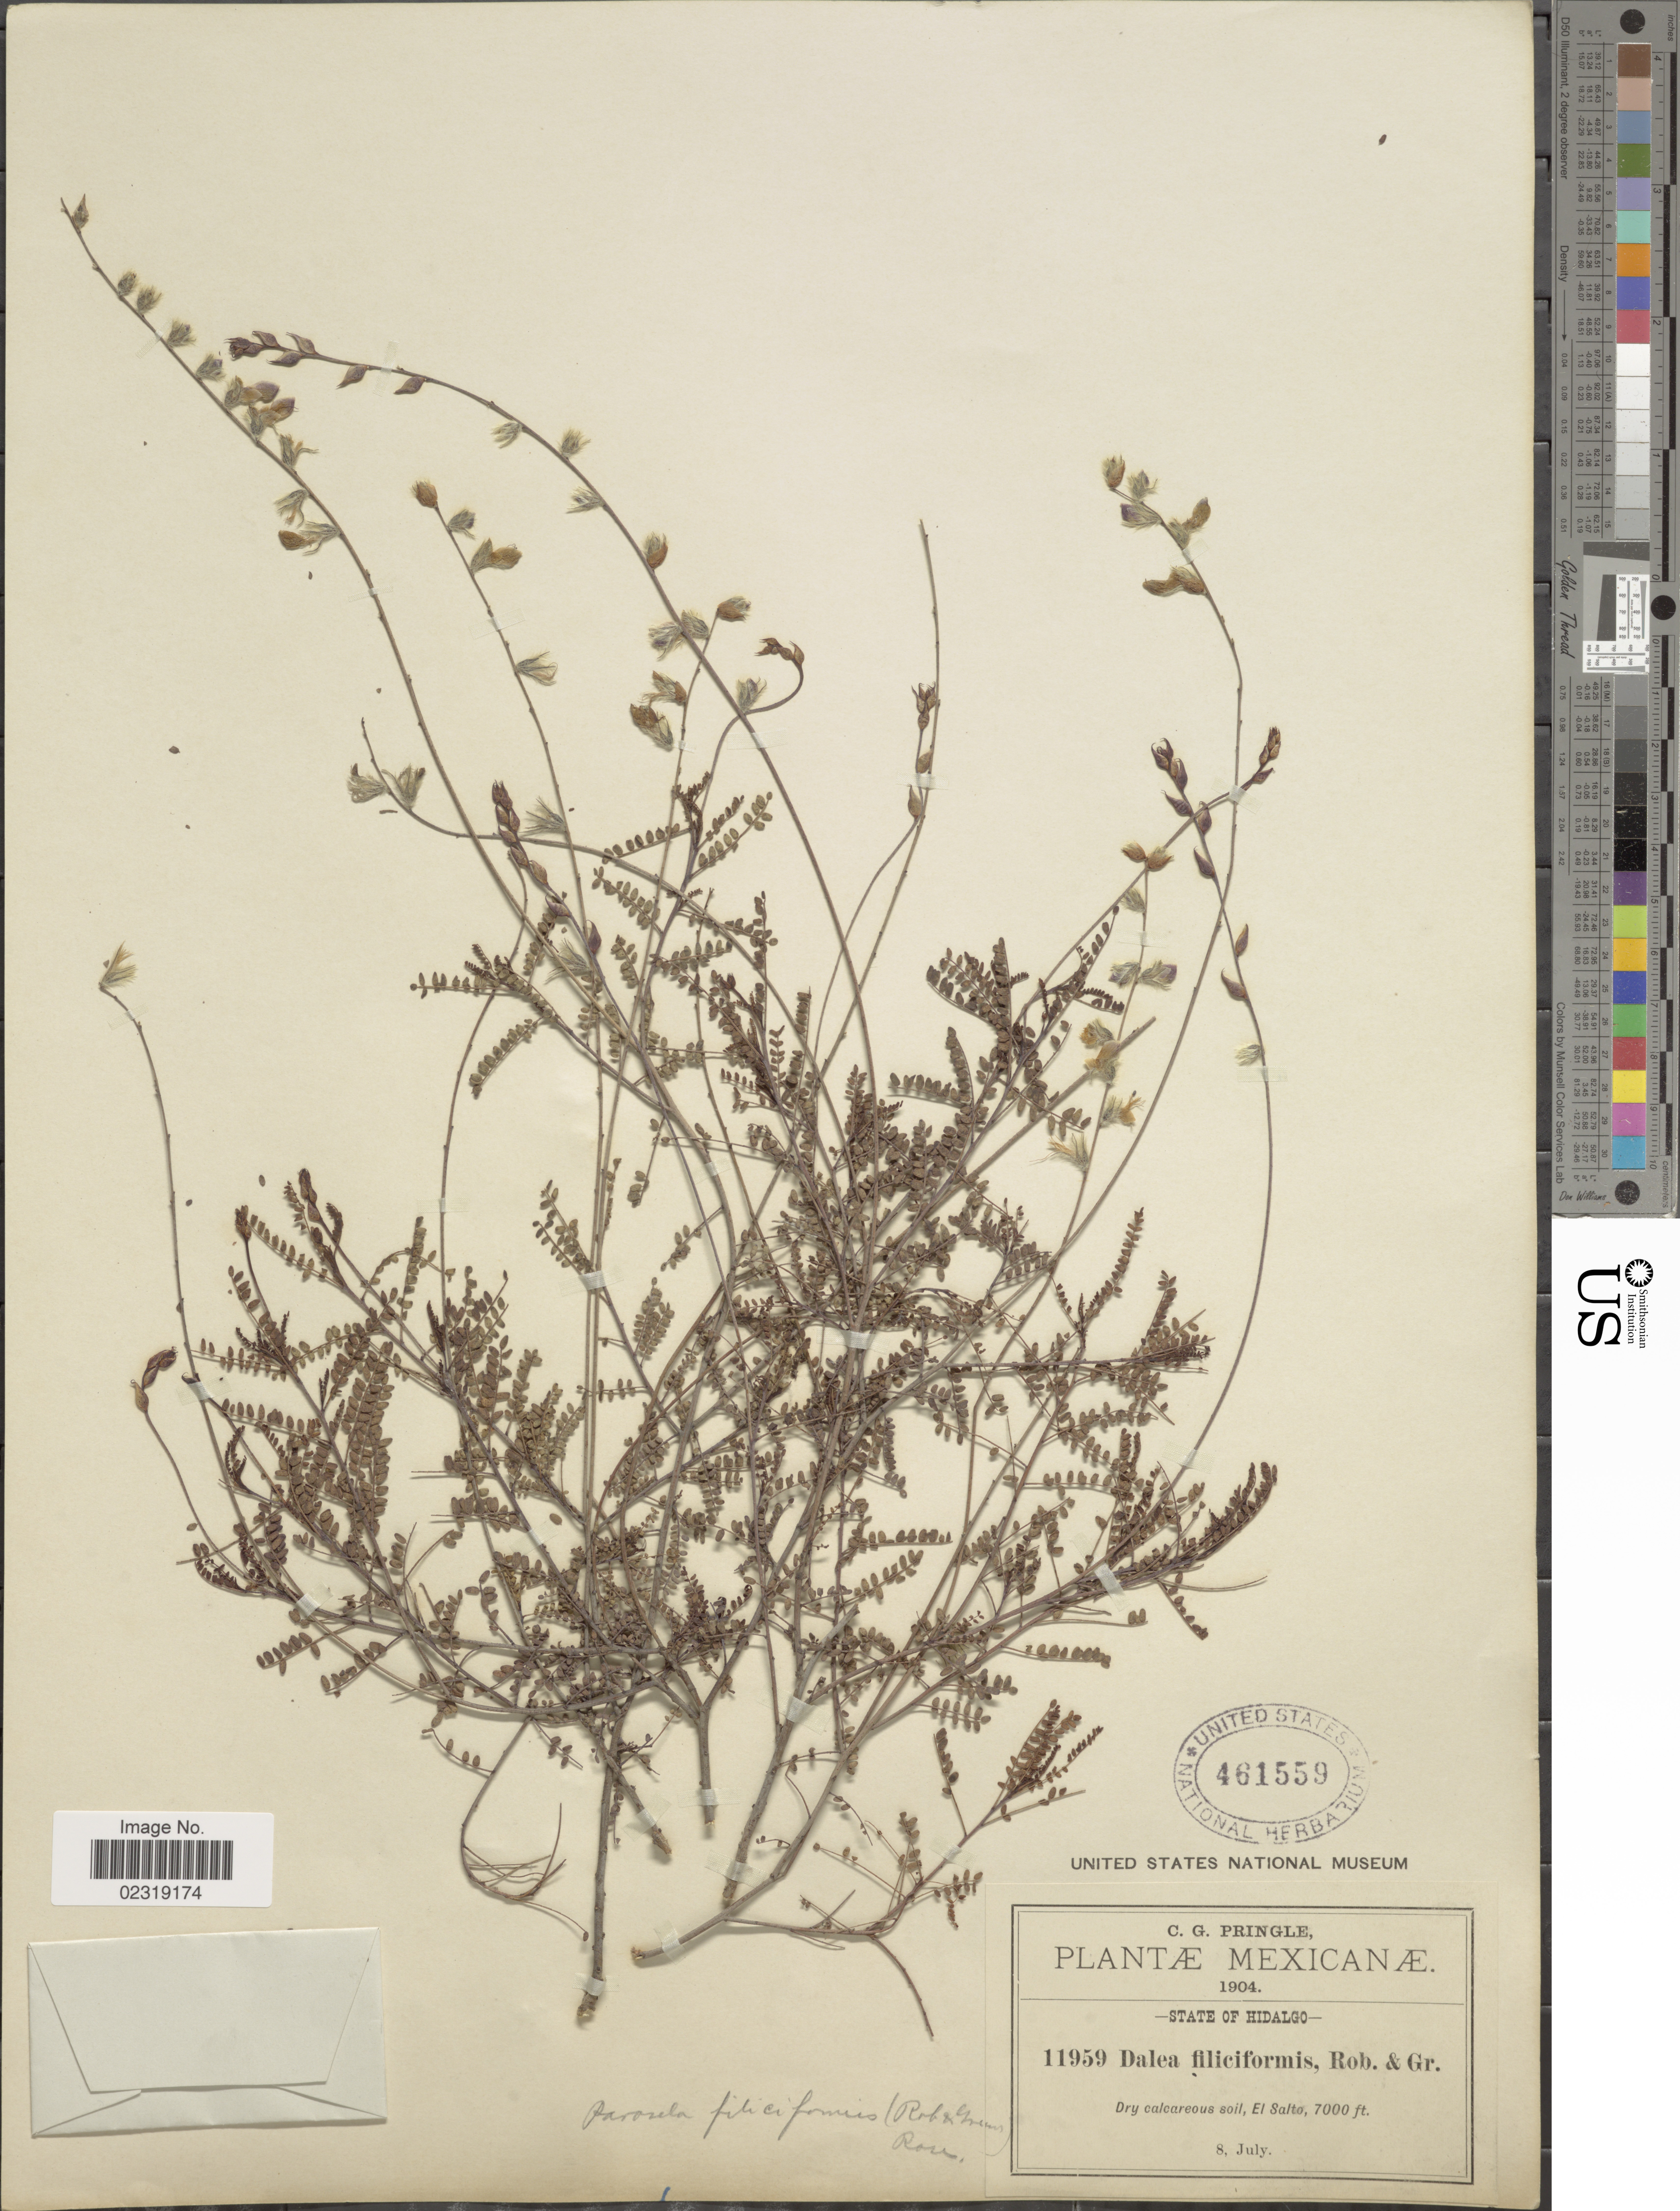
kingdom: Plantae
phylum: Tracheophyta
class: Magnoliopsida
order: Fabales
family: Fabaceae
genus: Dalea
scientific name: Dalea filiciformis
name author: B.L. Rob. & Greenm.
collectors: C. G. Pringle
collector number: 11959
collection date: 1904-07-08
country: Mexico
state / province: Hidalgo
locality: State of Hidalgo, Dry calcareous soil, El Salto.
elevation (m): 2134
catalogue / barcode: US 461559